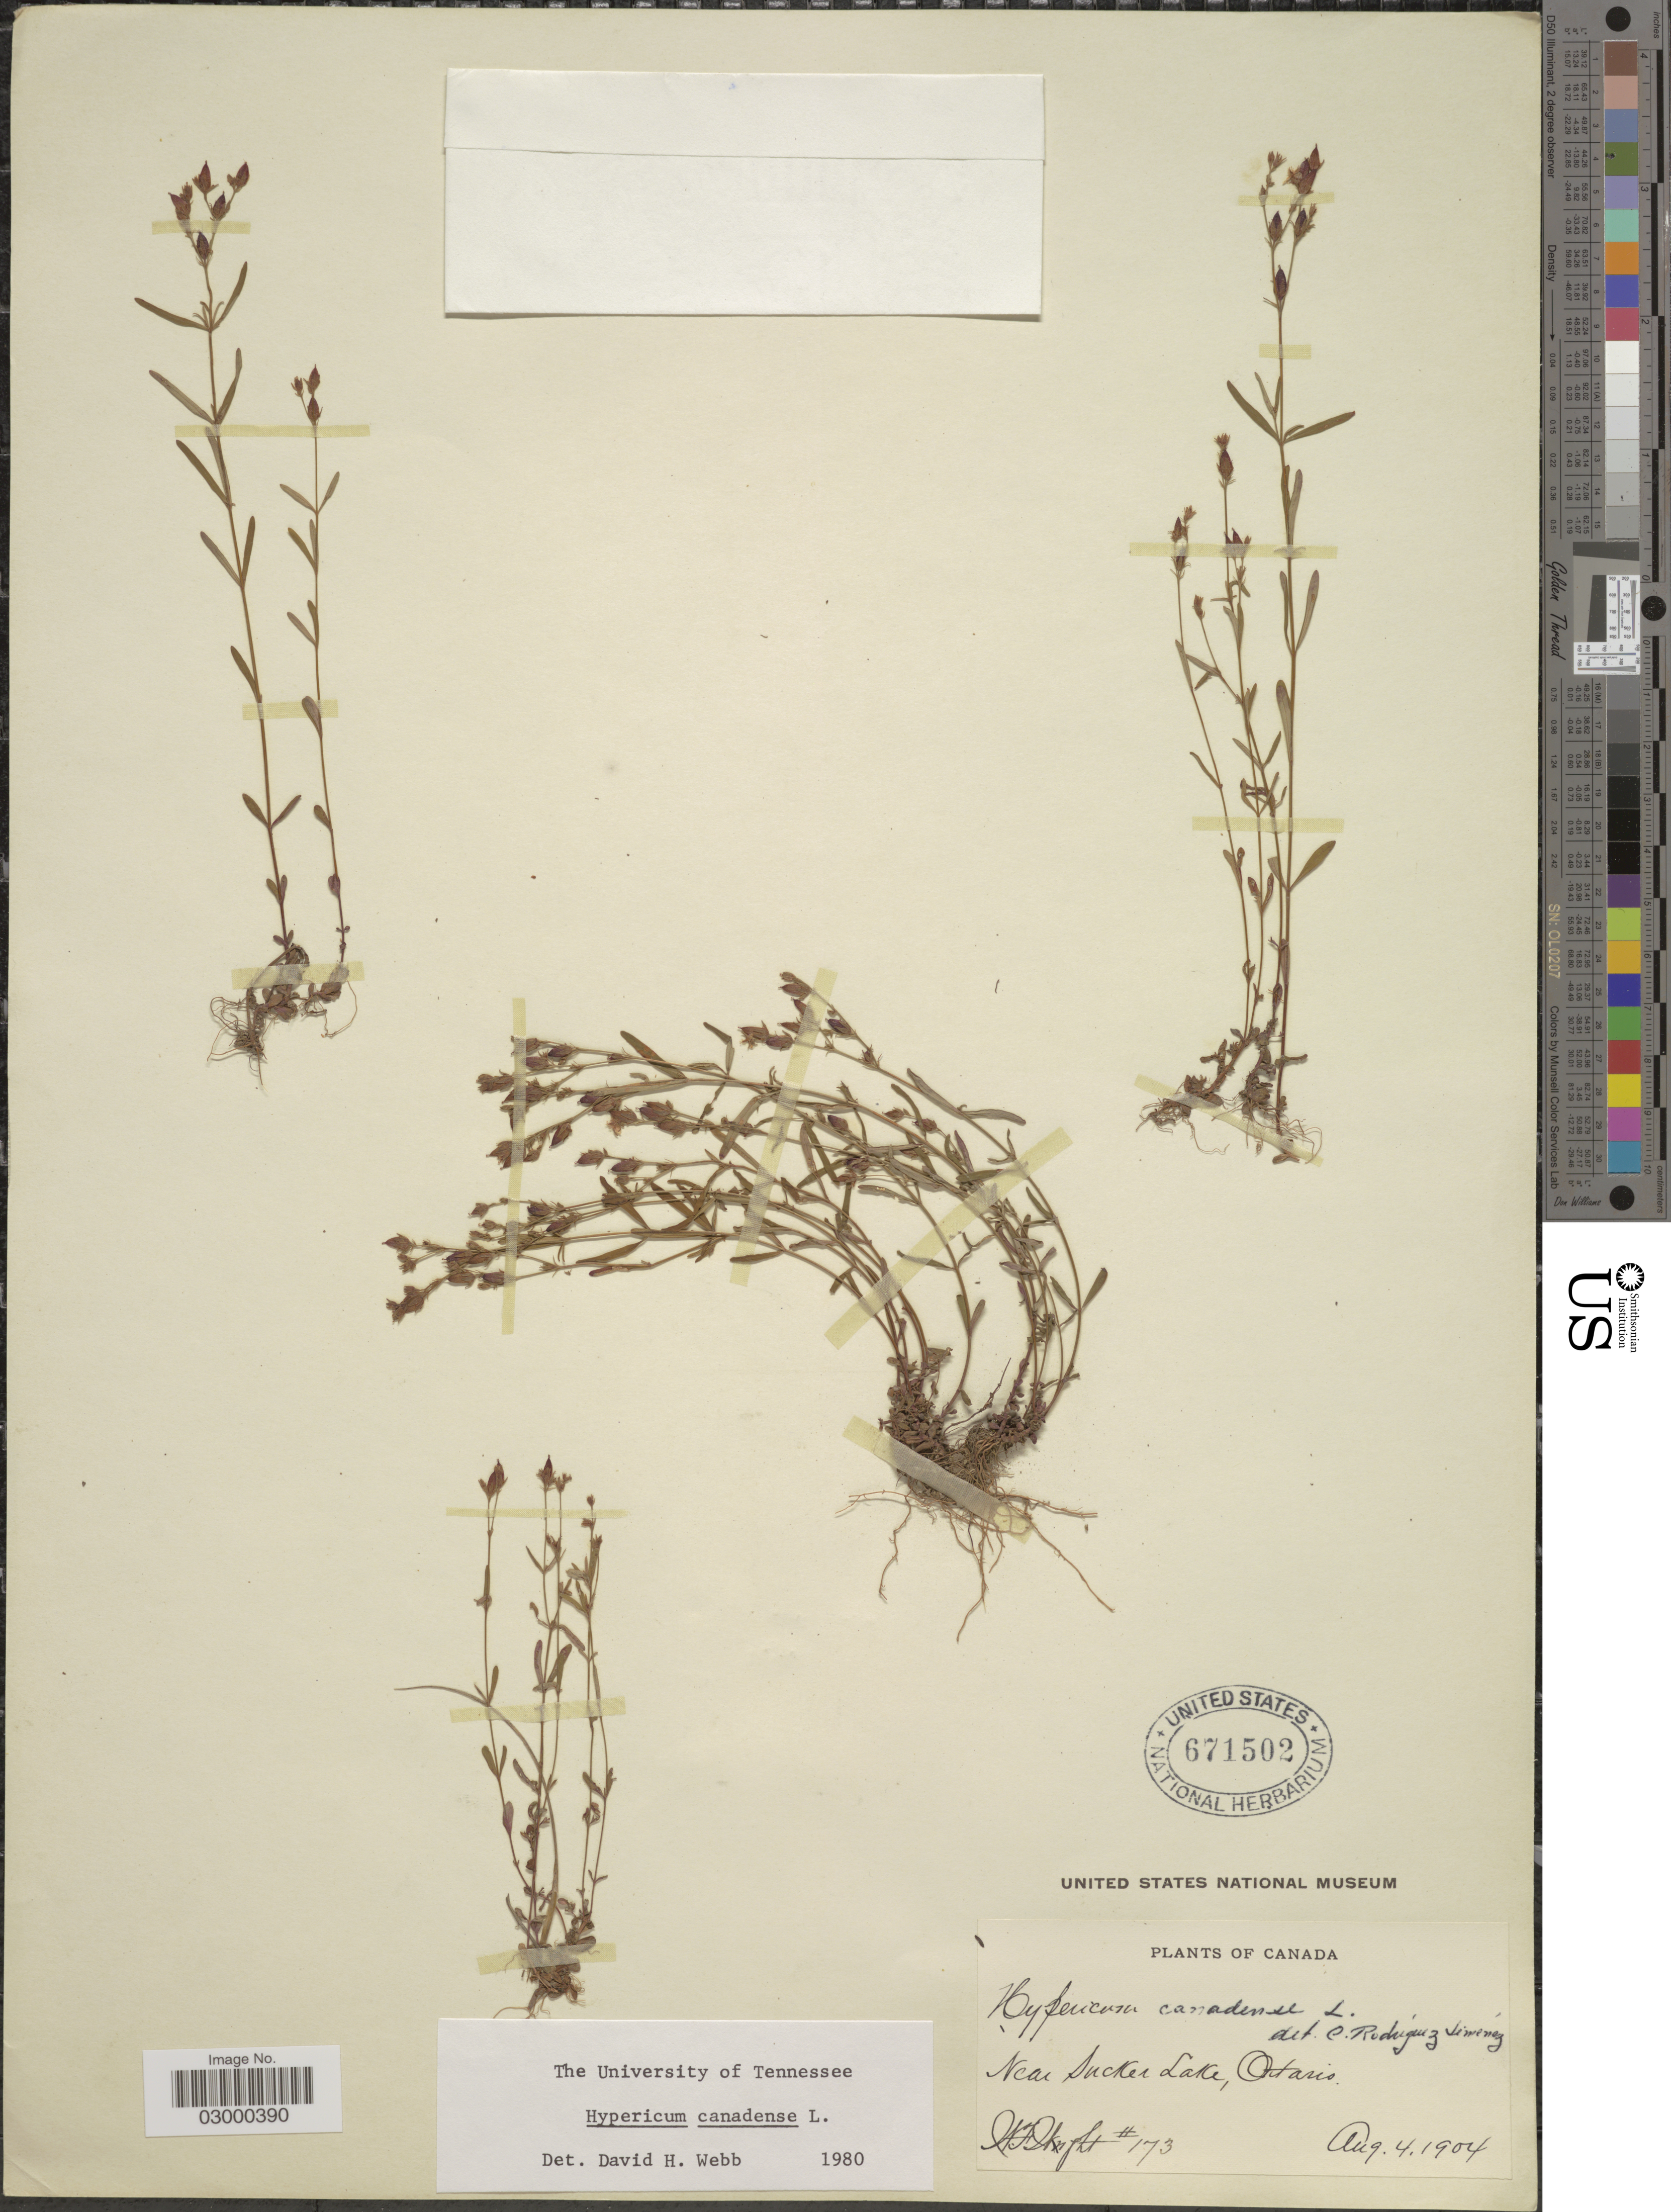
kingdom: Plantae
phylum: Tracheophyta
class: Magnoliopsida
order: Malpighiales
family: Hypericaceae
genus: Hypericum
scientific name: Hypericum canadense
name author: L.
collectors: W. F. Wright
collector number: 173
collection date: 1904-08-04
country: Canada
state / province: Ontario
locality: Near Sucker Lake.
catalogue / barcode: US 671502